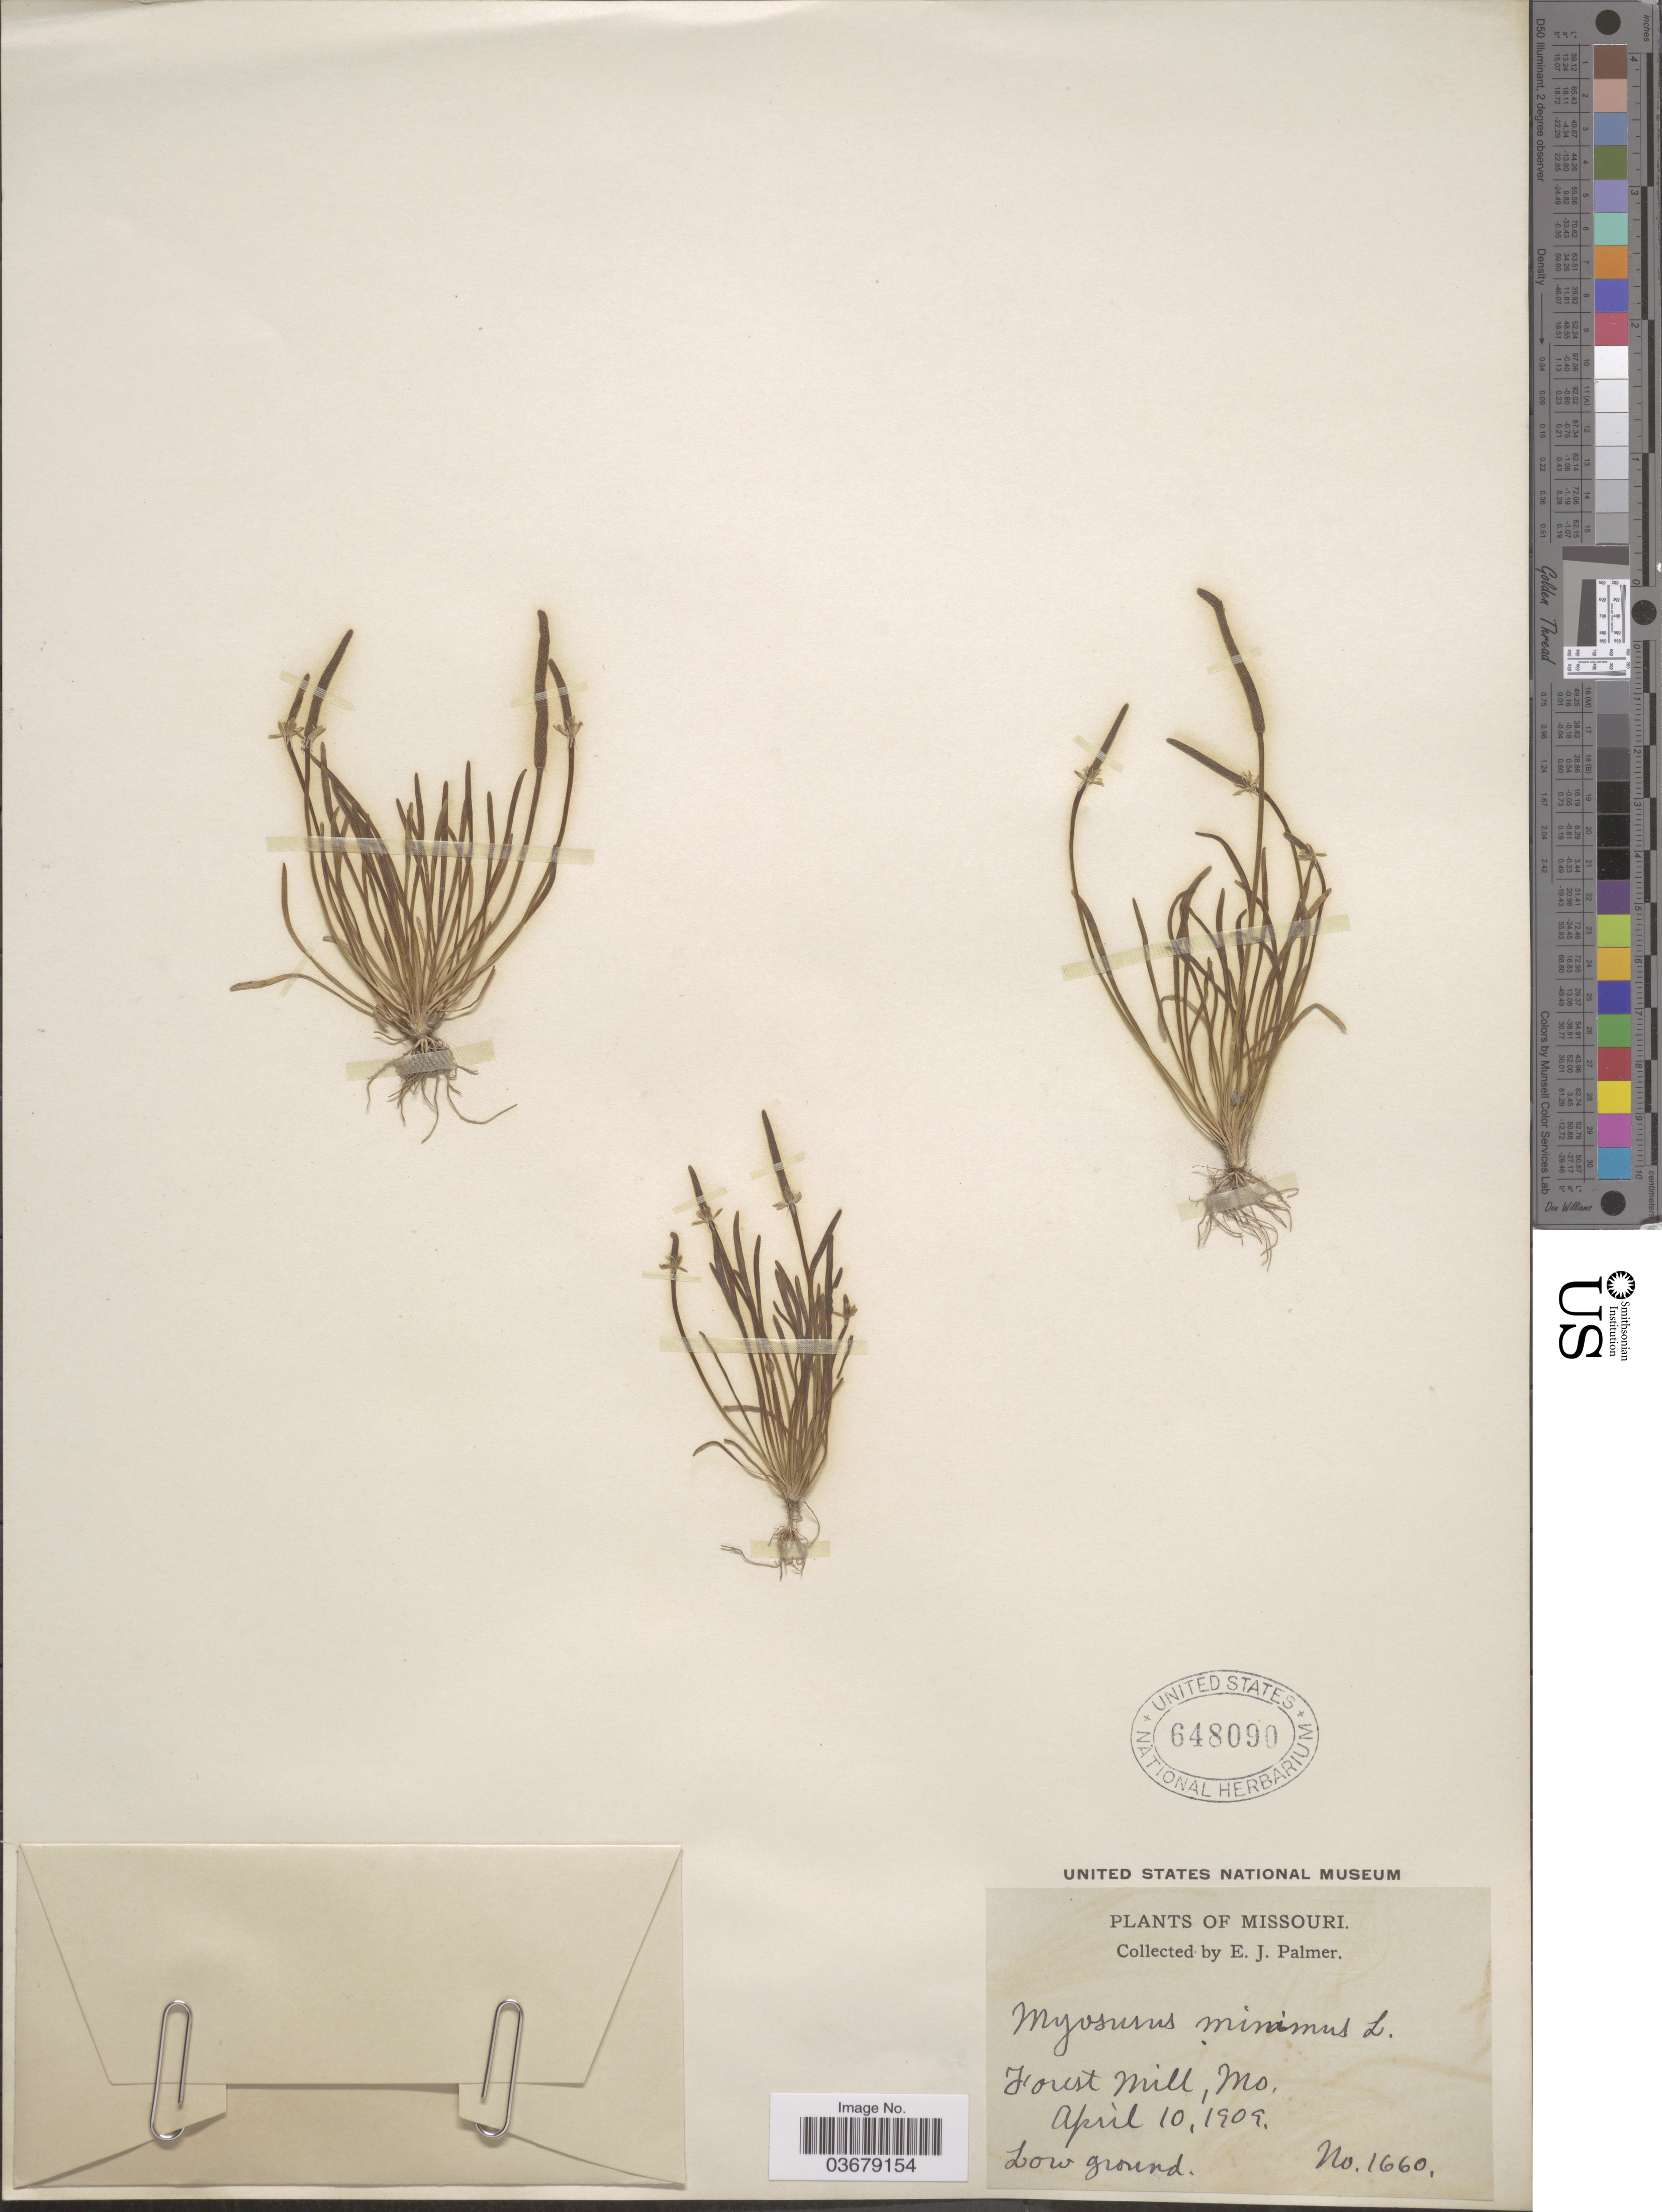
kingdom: Plantae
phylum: Tracheophyta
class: Magnoliopsida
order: Ranunculales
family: Ranunculaceae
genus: Myosurus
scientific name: Myosurus minimus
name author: L.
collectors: E. J. Palmer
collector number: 1660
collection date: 1909-04-10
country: United States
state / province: Missouri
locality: Forest Mill.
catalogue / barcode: US 648090